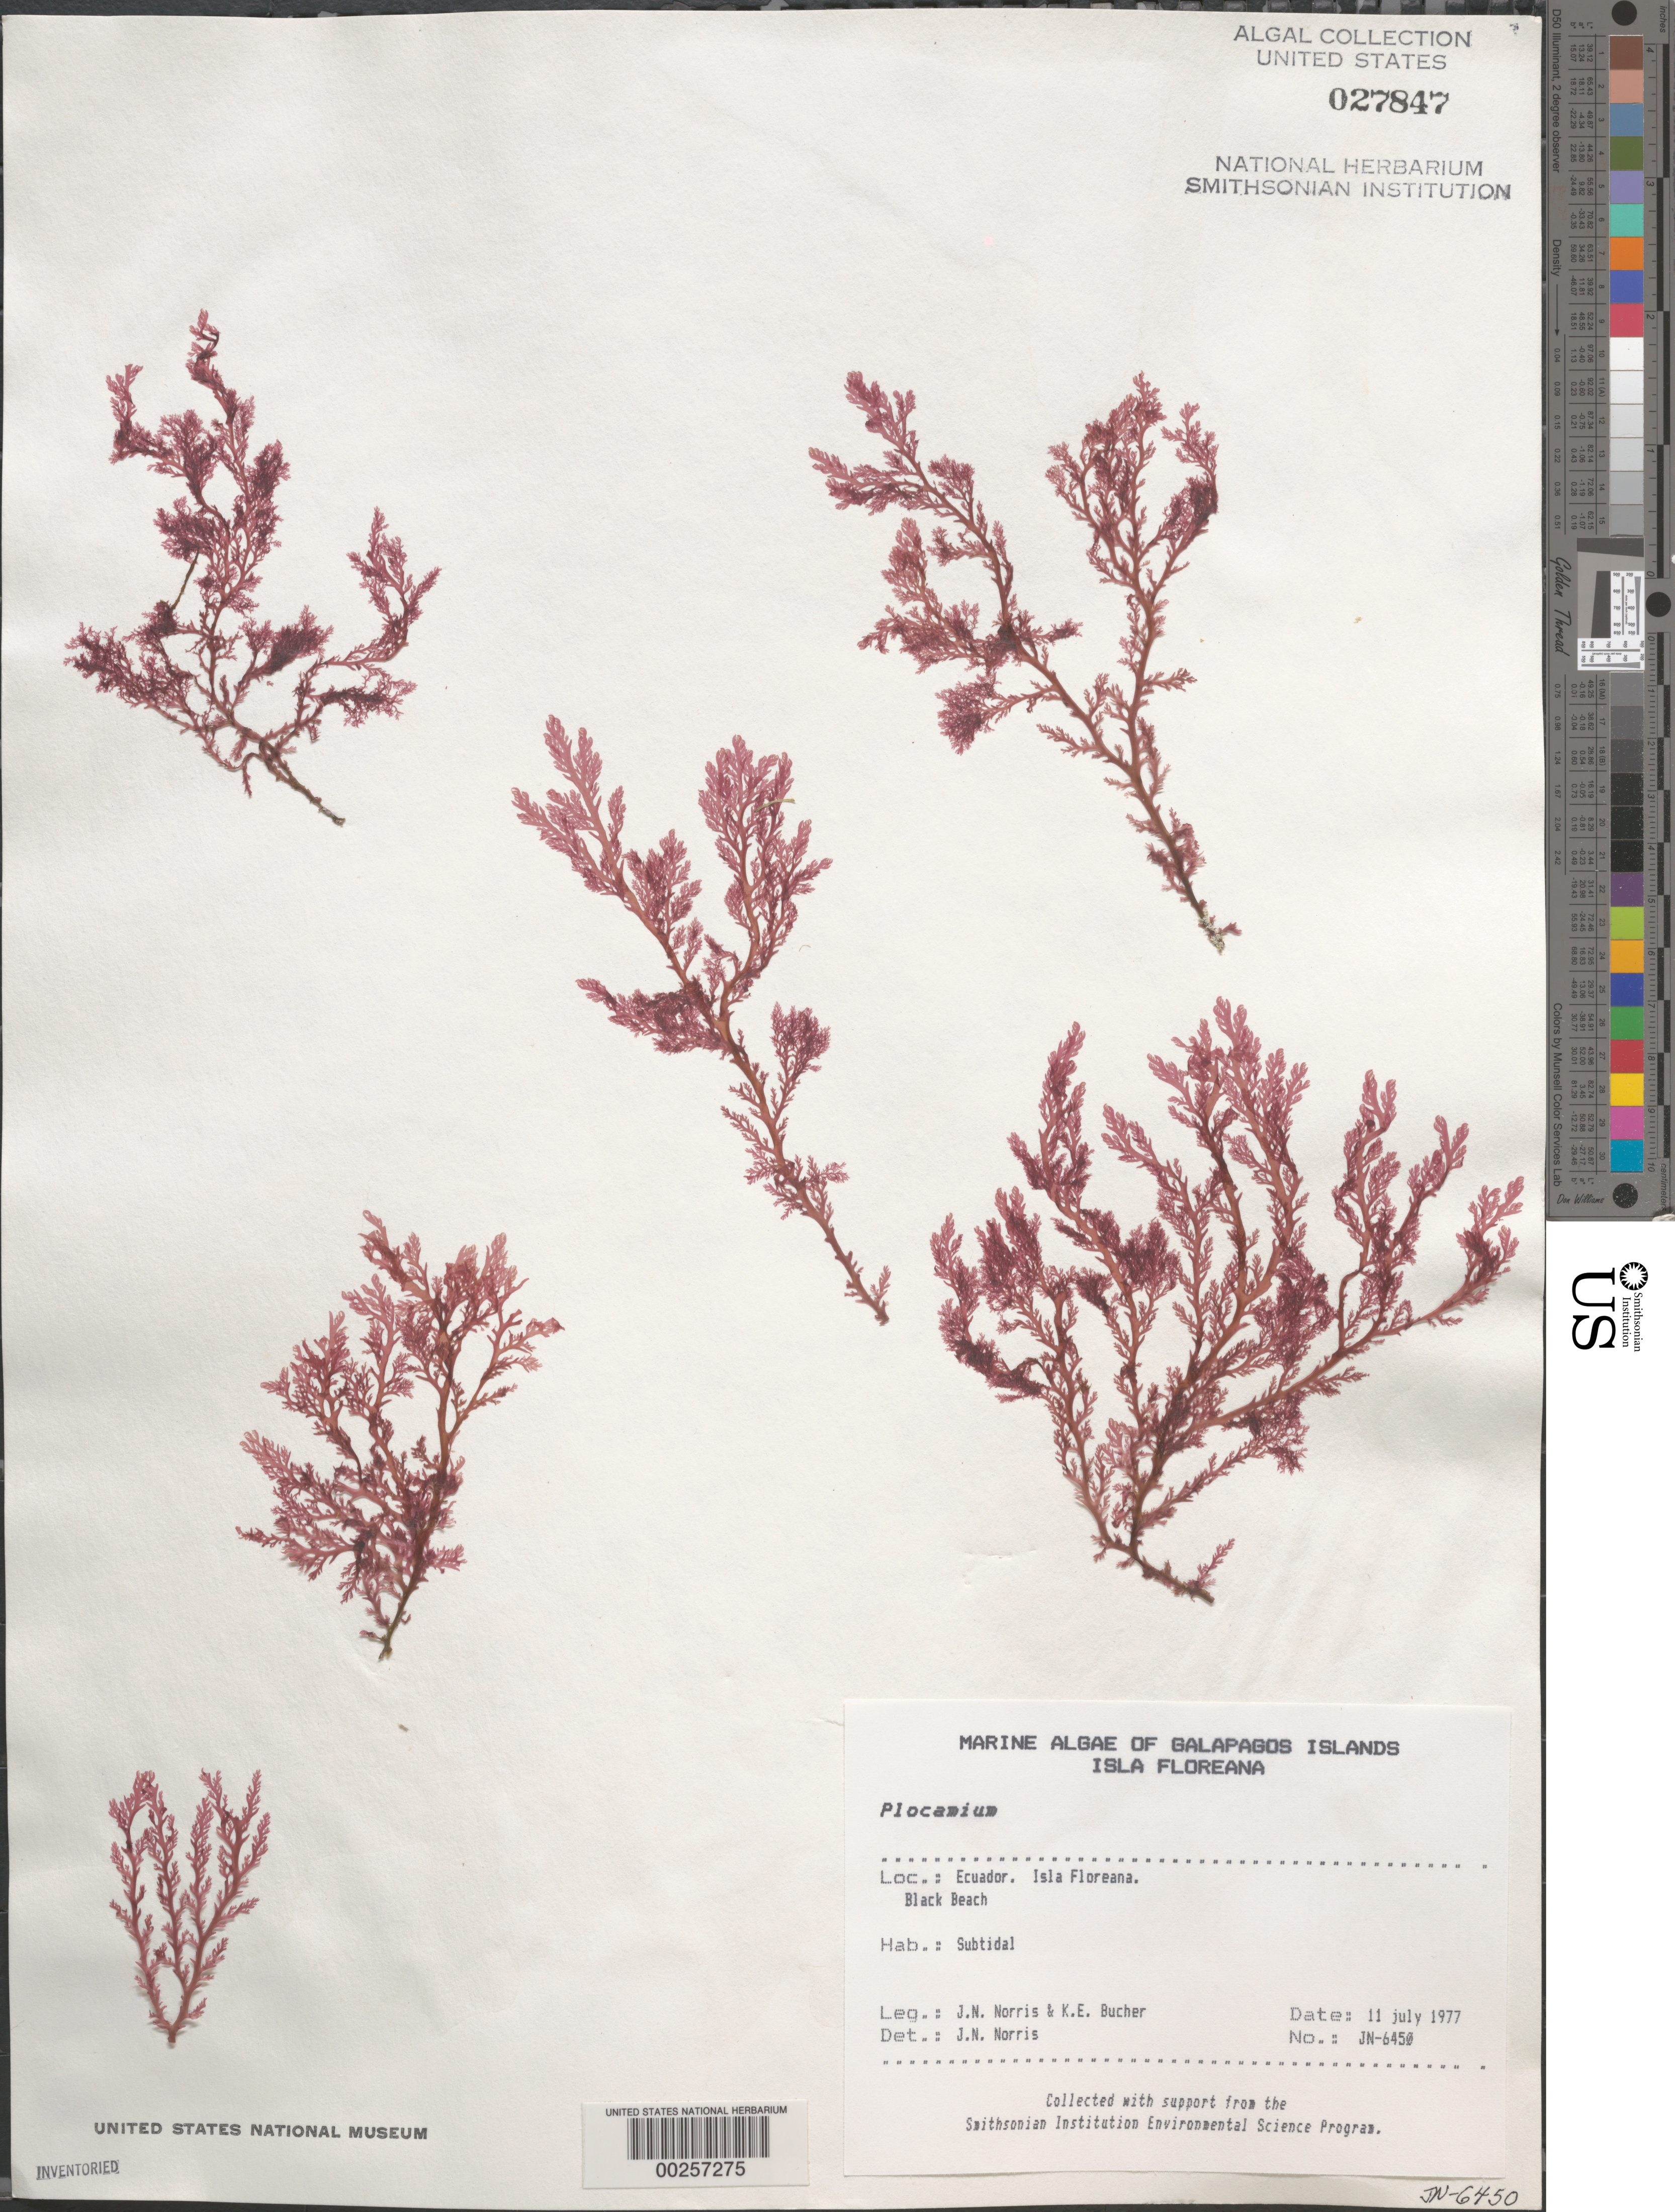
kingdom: Plantae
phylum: Rhodophyta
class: Florideophyceae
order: Plocamiales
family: Plocamiaceae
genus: Plocamium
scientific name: Plocamium sp.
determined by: Norris, James N.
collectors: J. N. Norris & K. E. Bucher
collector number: JN-6450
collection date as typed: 11 Jul 1977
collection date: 1977-07-11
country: Ecuador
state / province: Colón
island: Floreana [Charles, Santa Maria]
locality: Black Beach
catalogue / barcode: US 27847